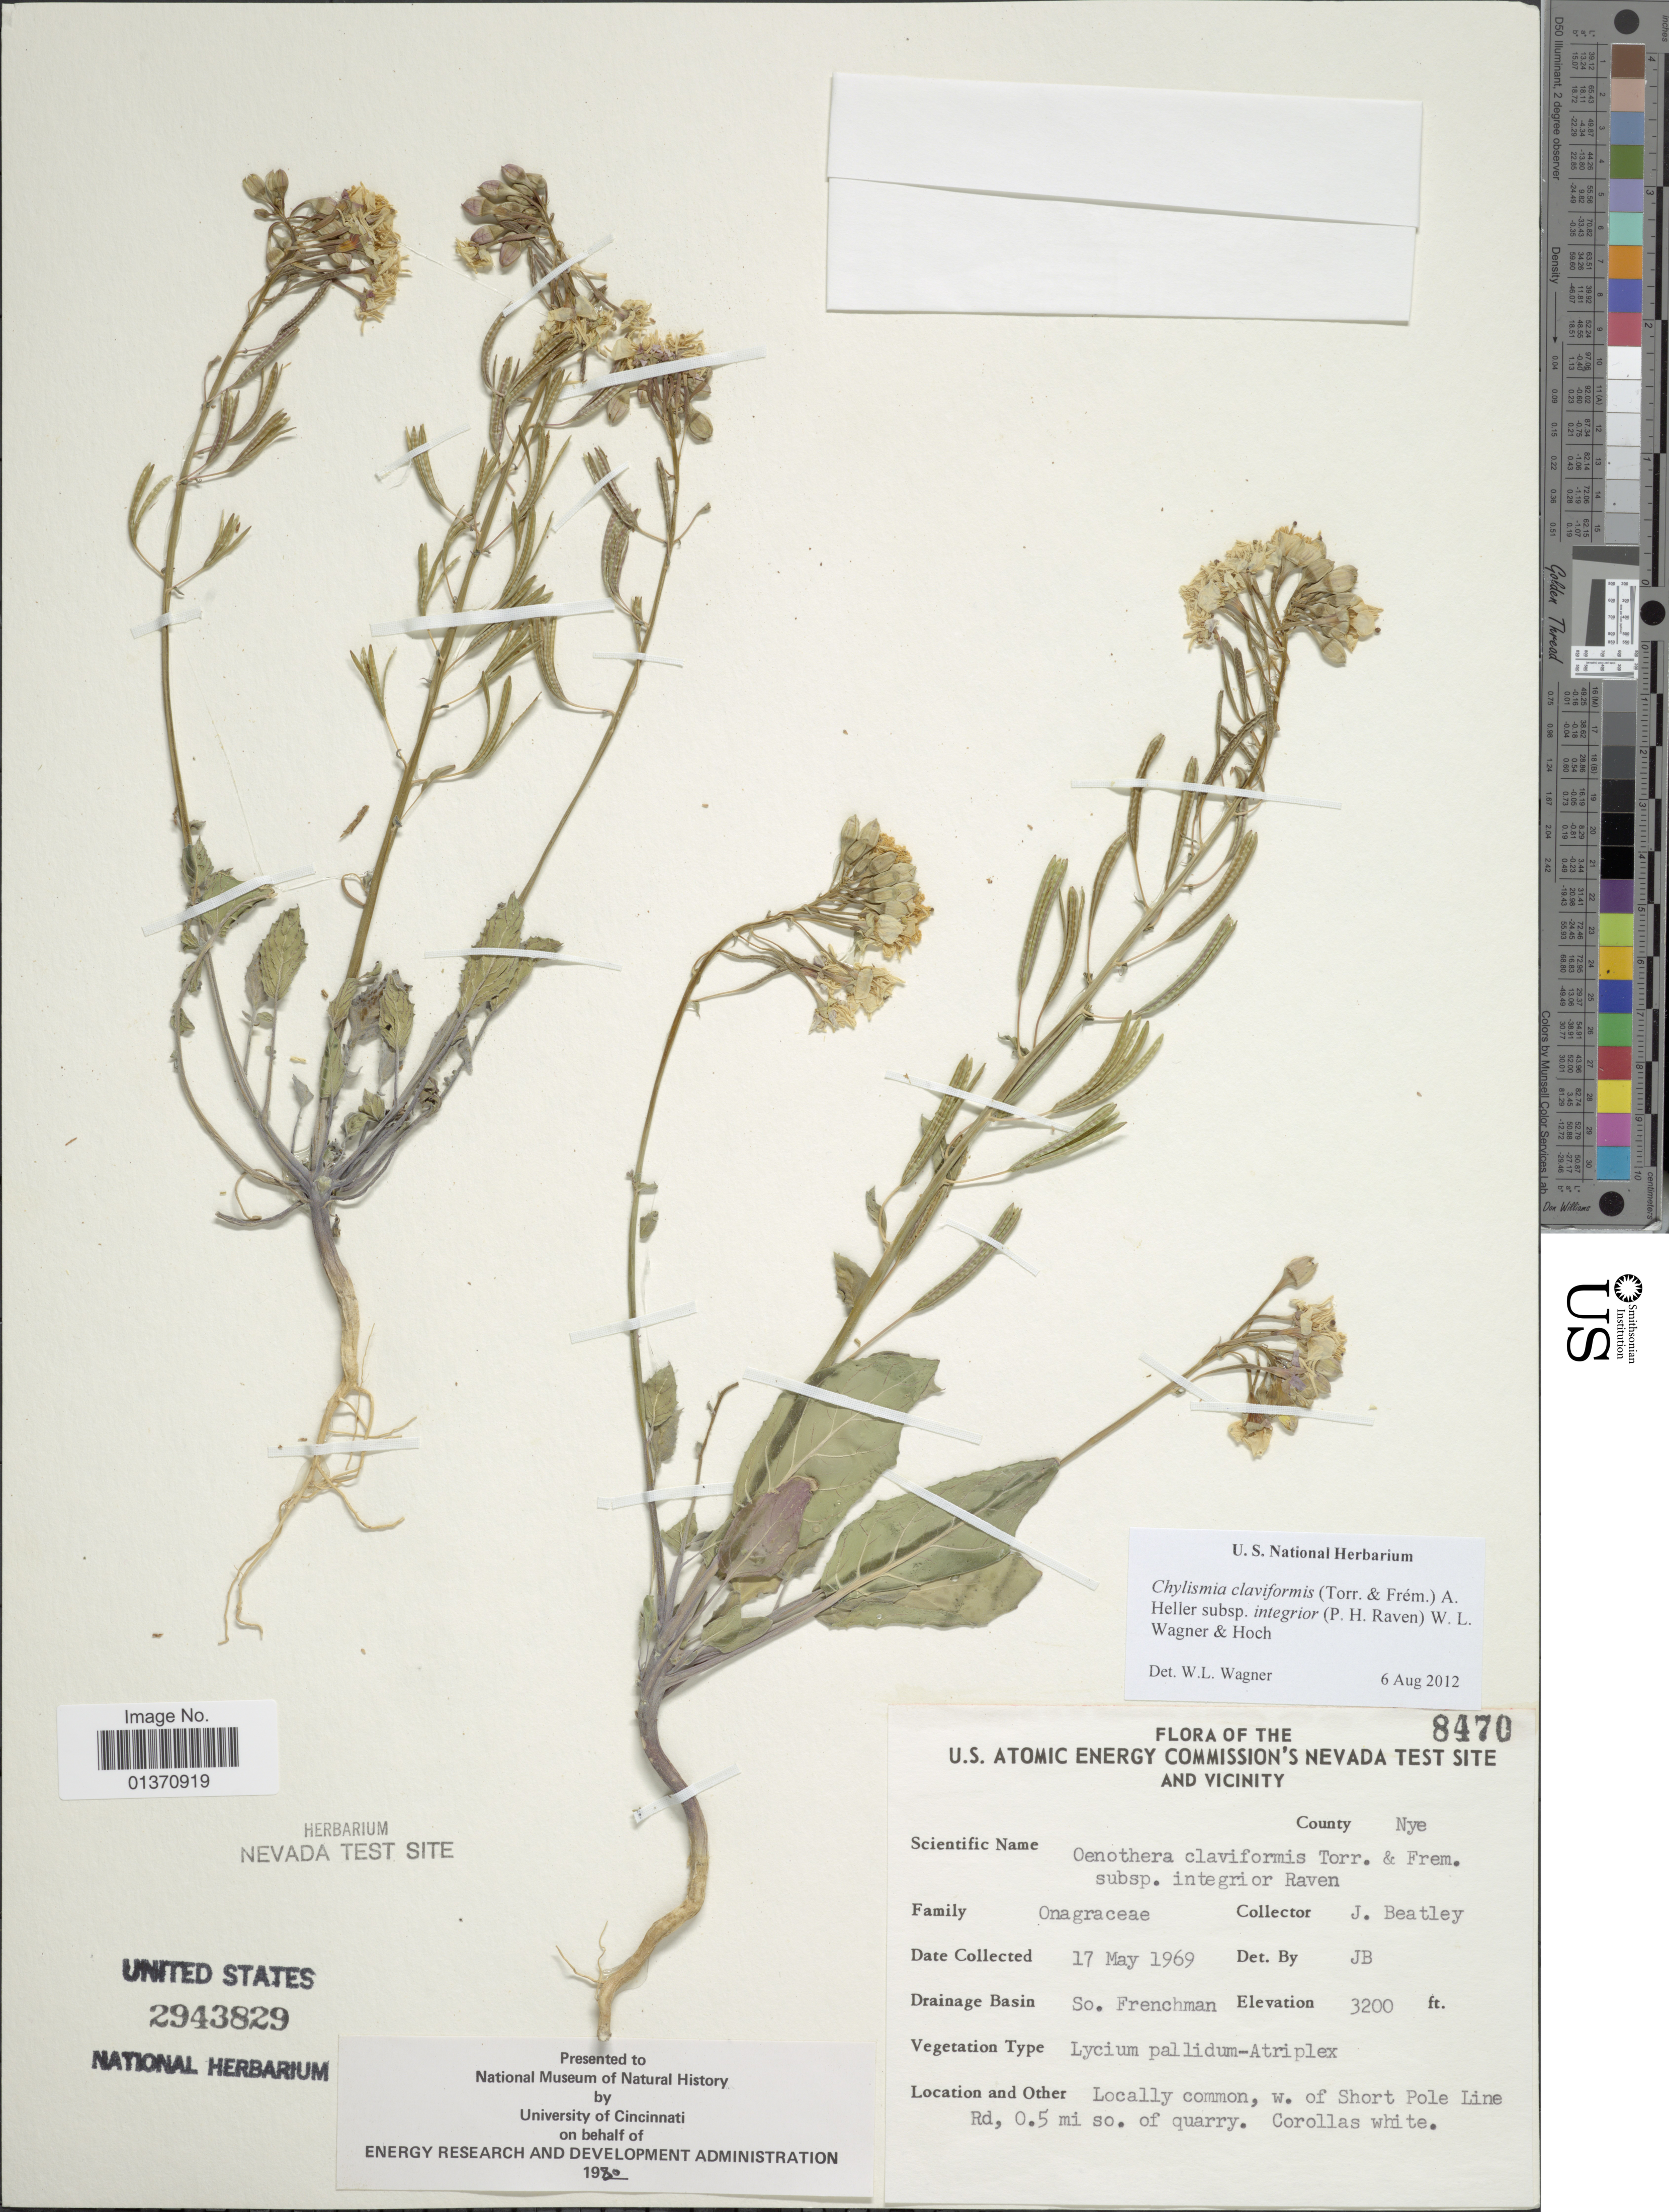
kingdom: Plantae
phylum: Tracheophyta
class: Magnoliopsida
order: Myrtales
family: Onagraceae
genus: Chylismia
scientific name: Chylismia claviformis subsp. integrior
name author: (P.H. Raven) W.L. Wagner & Hoch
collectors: J. C. Beatley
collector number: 8470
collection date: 1969-05-17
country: United States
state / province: Nevada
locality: U. S. Atomic Energy Commission's Nevada Test Site and Vicinity, So. Frenchman, w. of Short Pole Line Rd, 0.5 mi so. of quarry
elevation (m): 975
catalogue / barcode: US 2943829